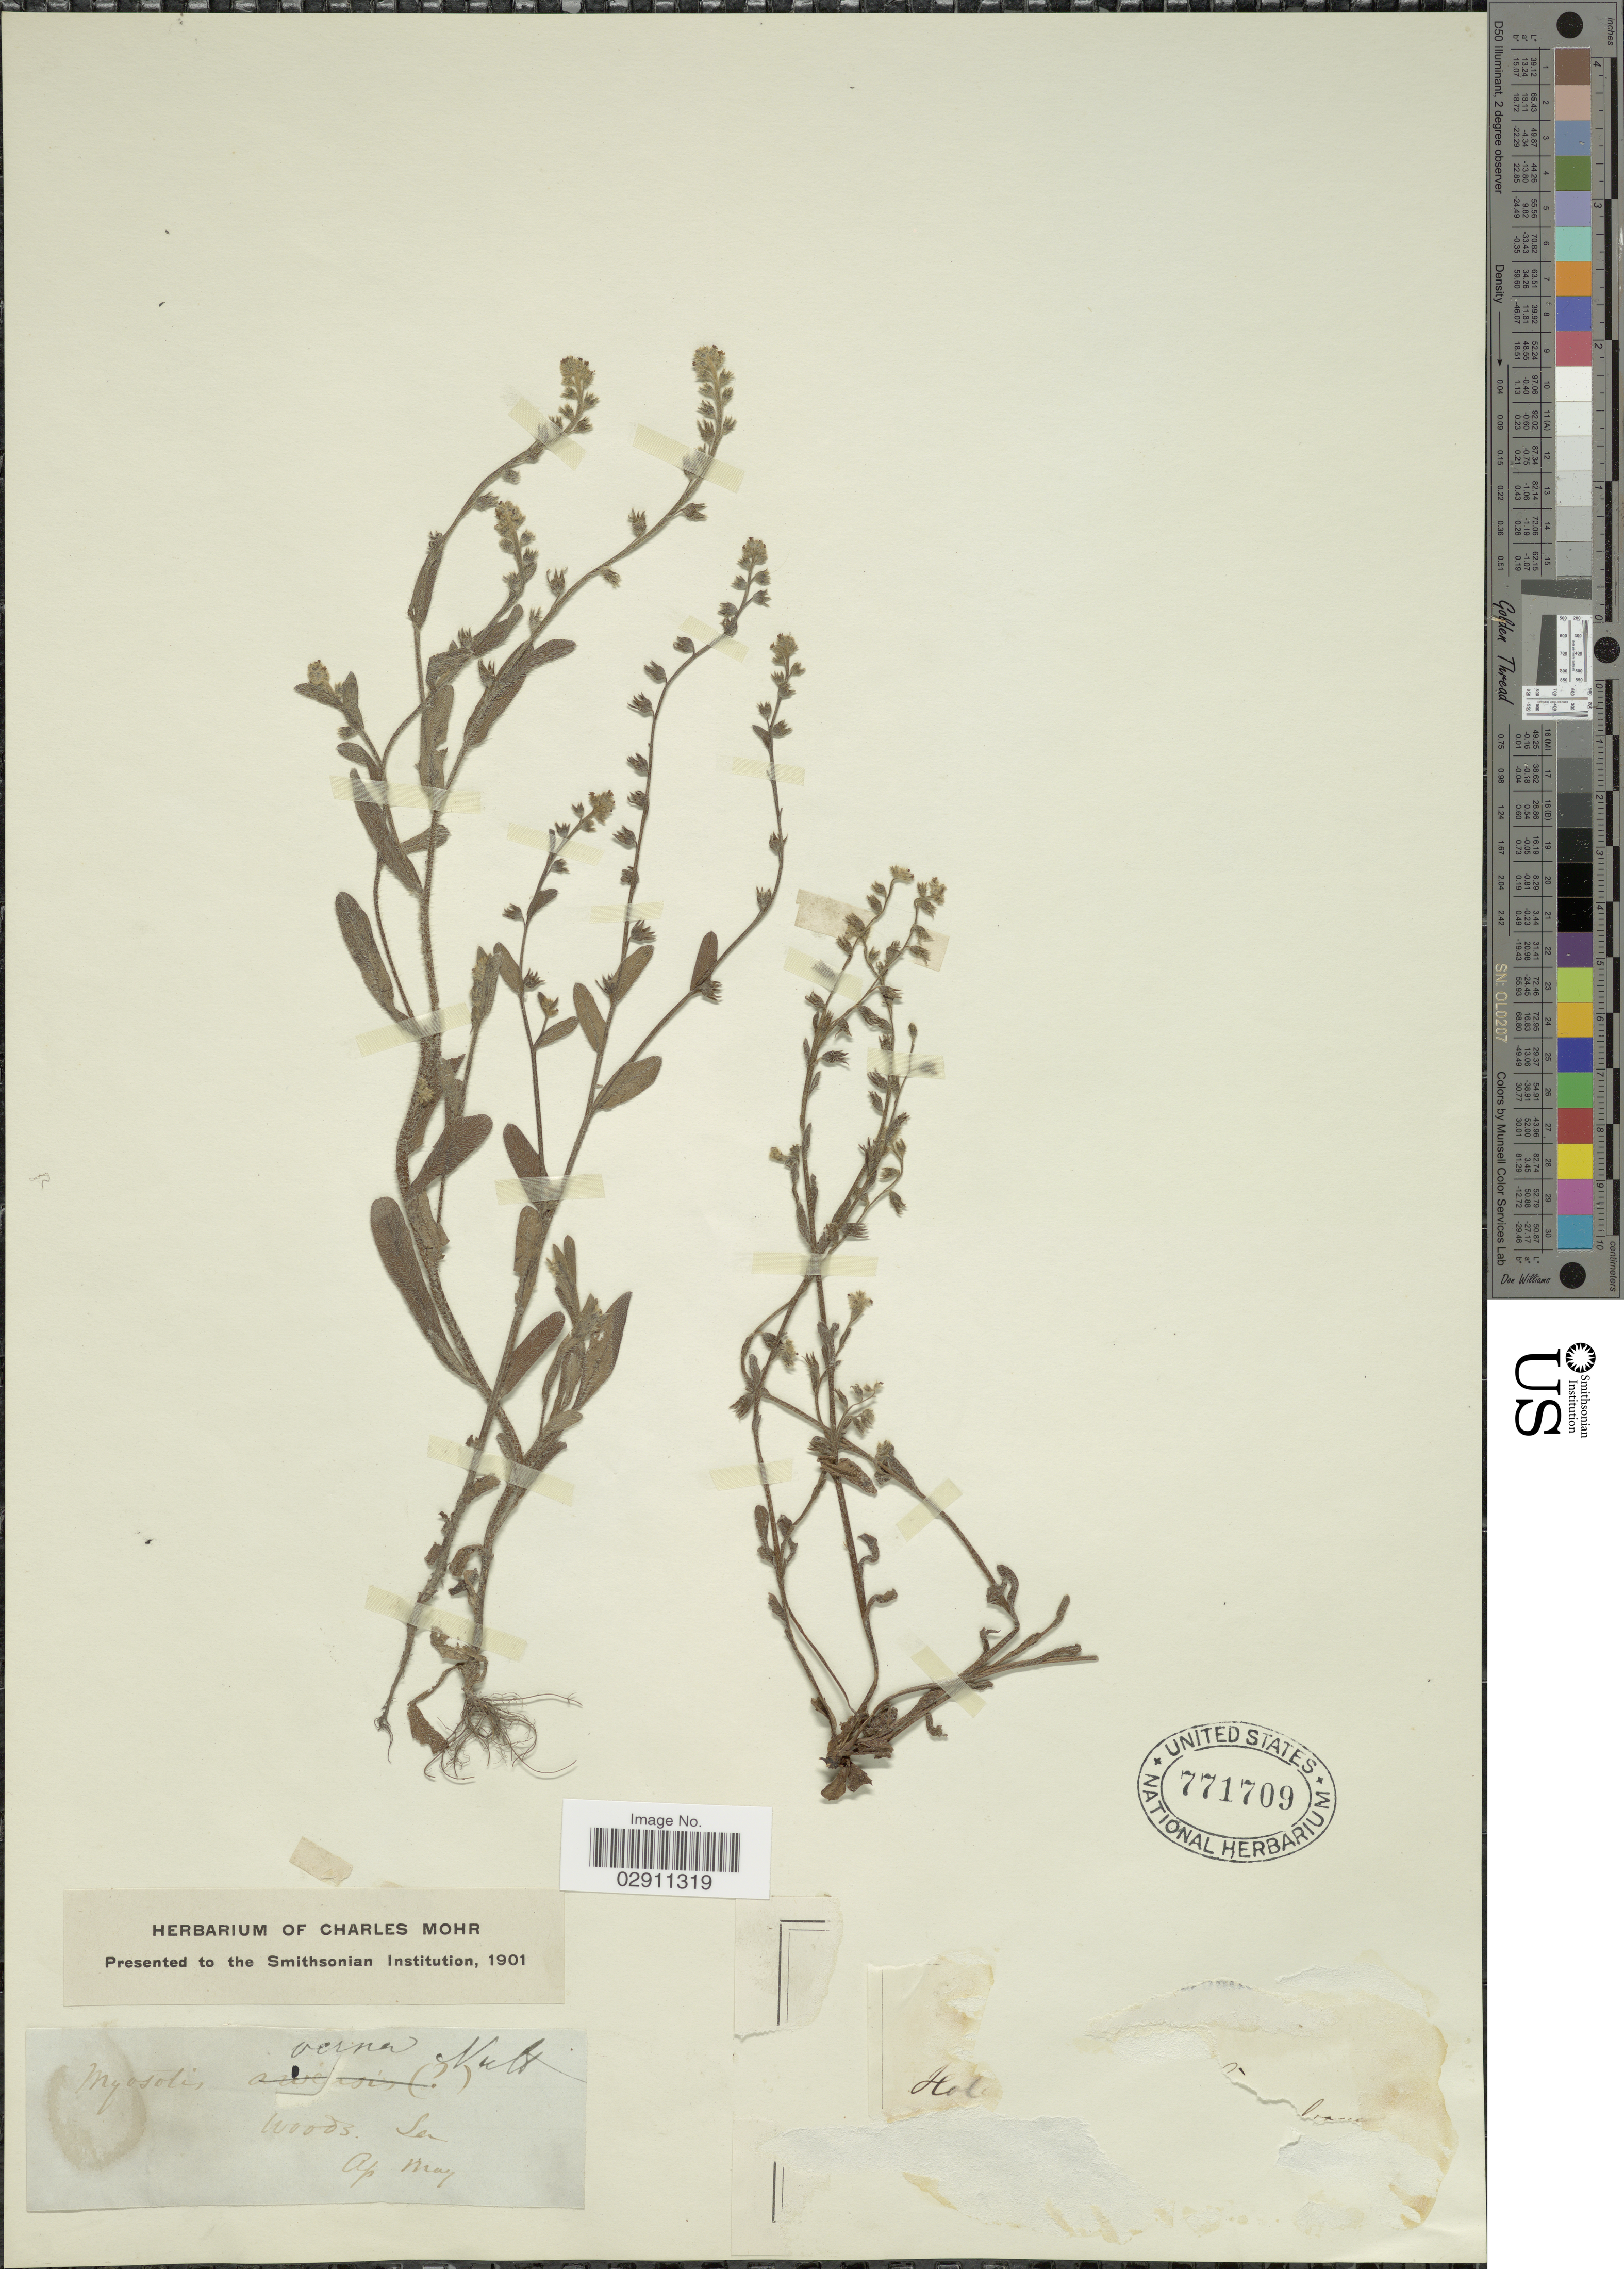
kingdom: Plantae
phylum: Tracheophyta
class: Magnoliopsida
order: Boraginales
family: Boraginaceae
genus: Myosotis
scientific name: Myosotis verna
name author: Nutt.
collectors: ex herb. Charles Mohr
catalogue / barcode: US 771709